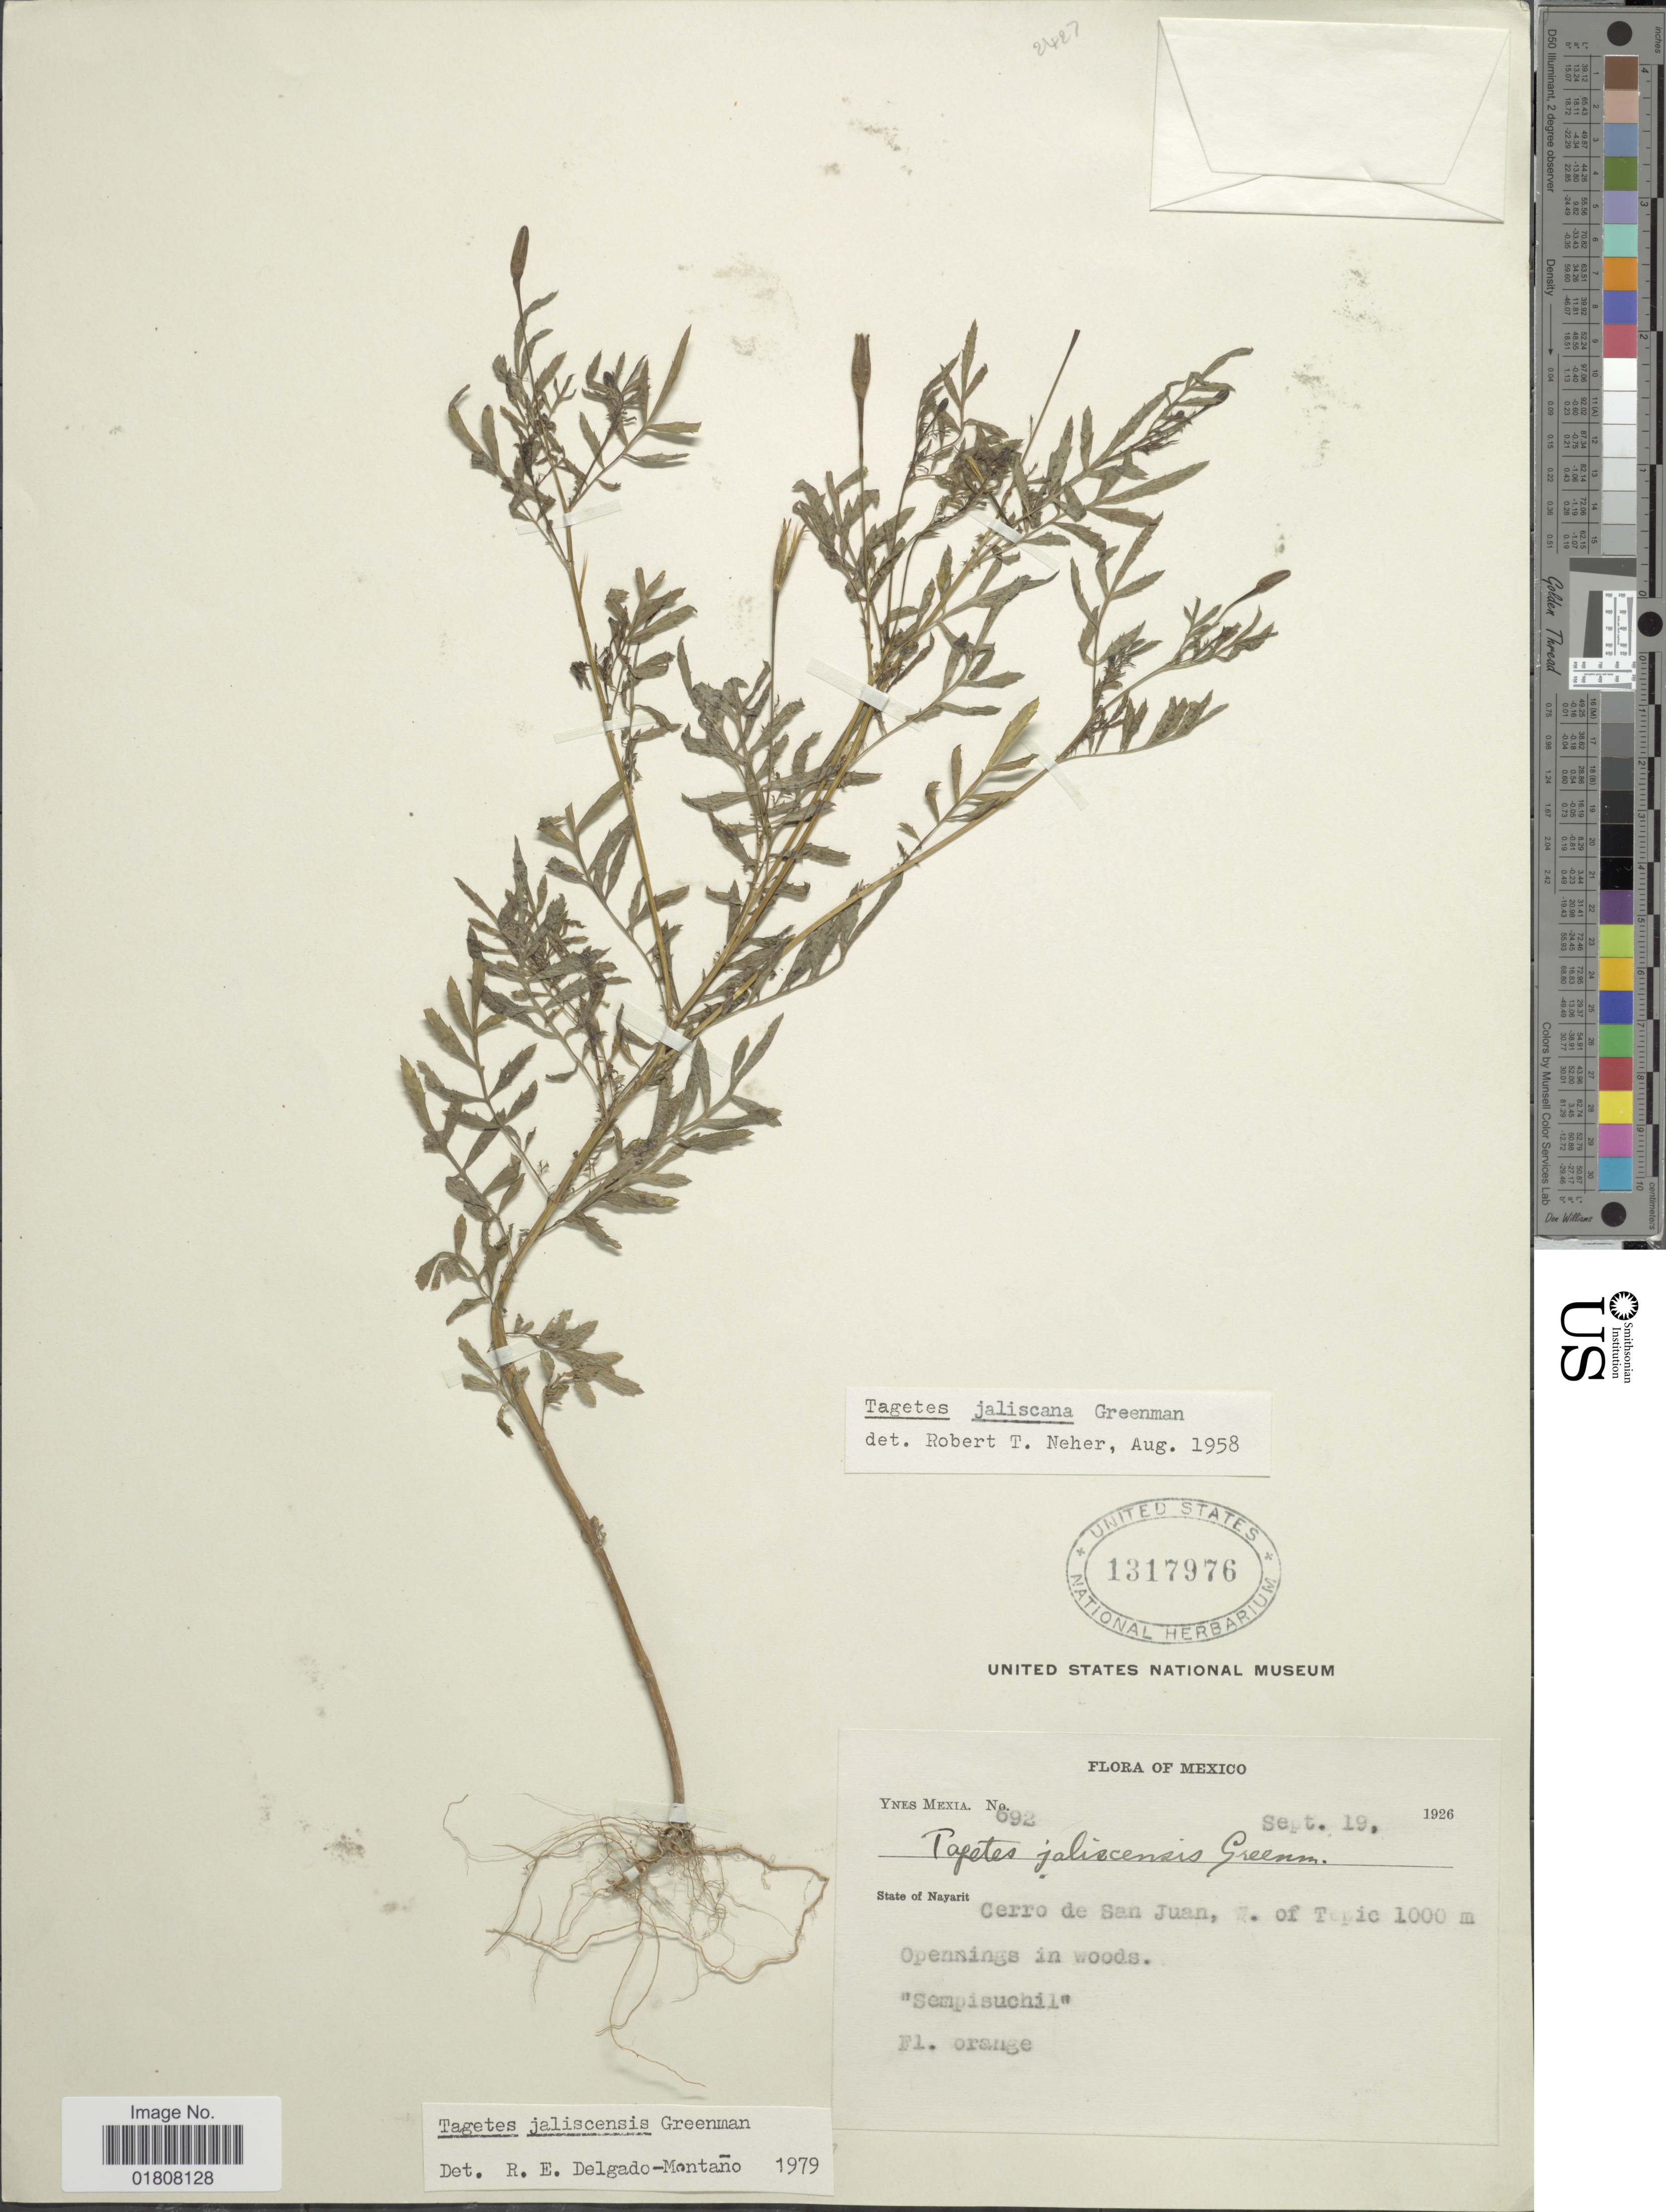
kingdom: Plantae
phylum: Tracheophyta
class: Magnoliopsida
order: Asterales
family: Asteraceae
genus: Tagetes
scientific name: Tagetes jaliscensis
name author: Greenm.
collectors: Y. Mexia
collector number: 692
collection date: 1926-09-19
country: Mexico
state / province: Nayarit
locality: Cerro de San Juan, W. of Tepic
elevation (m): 1000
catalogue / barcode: US 1317976